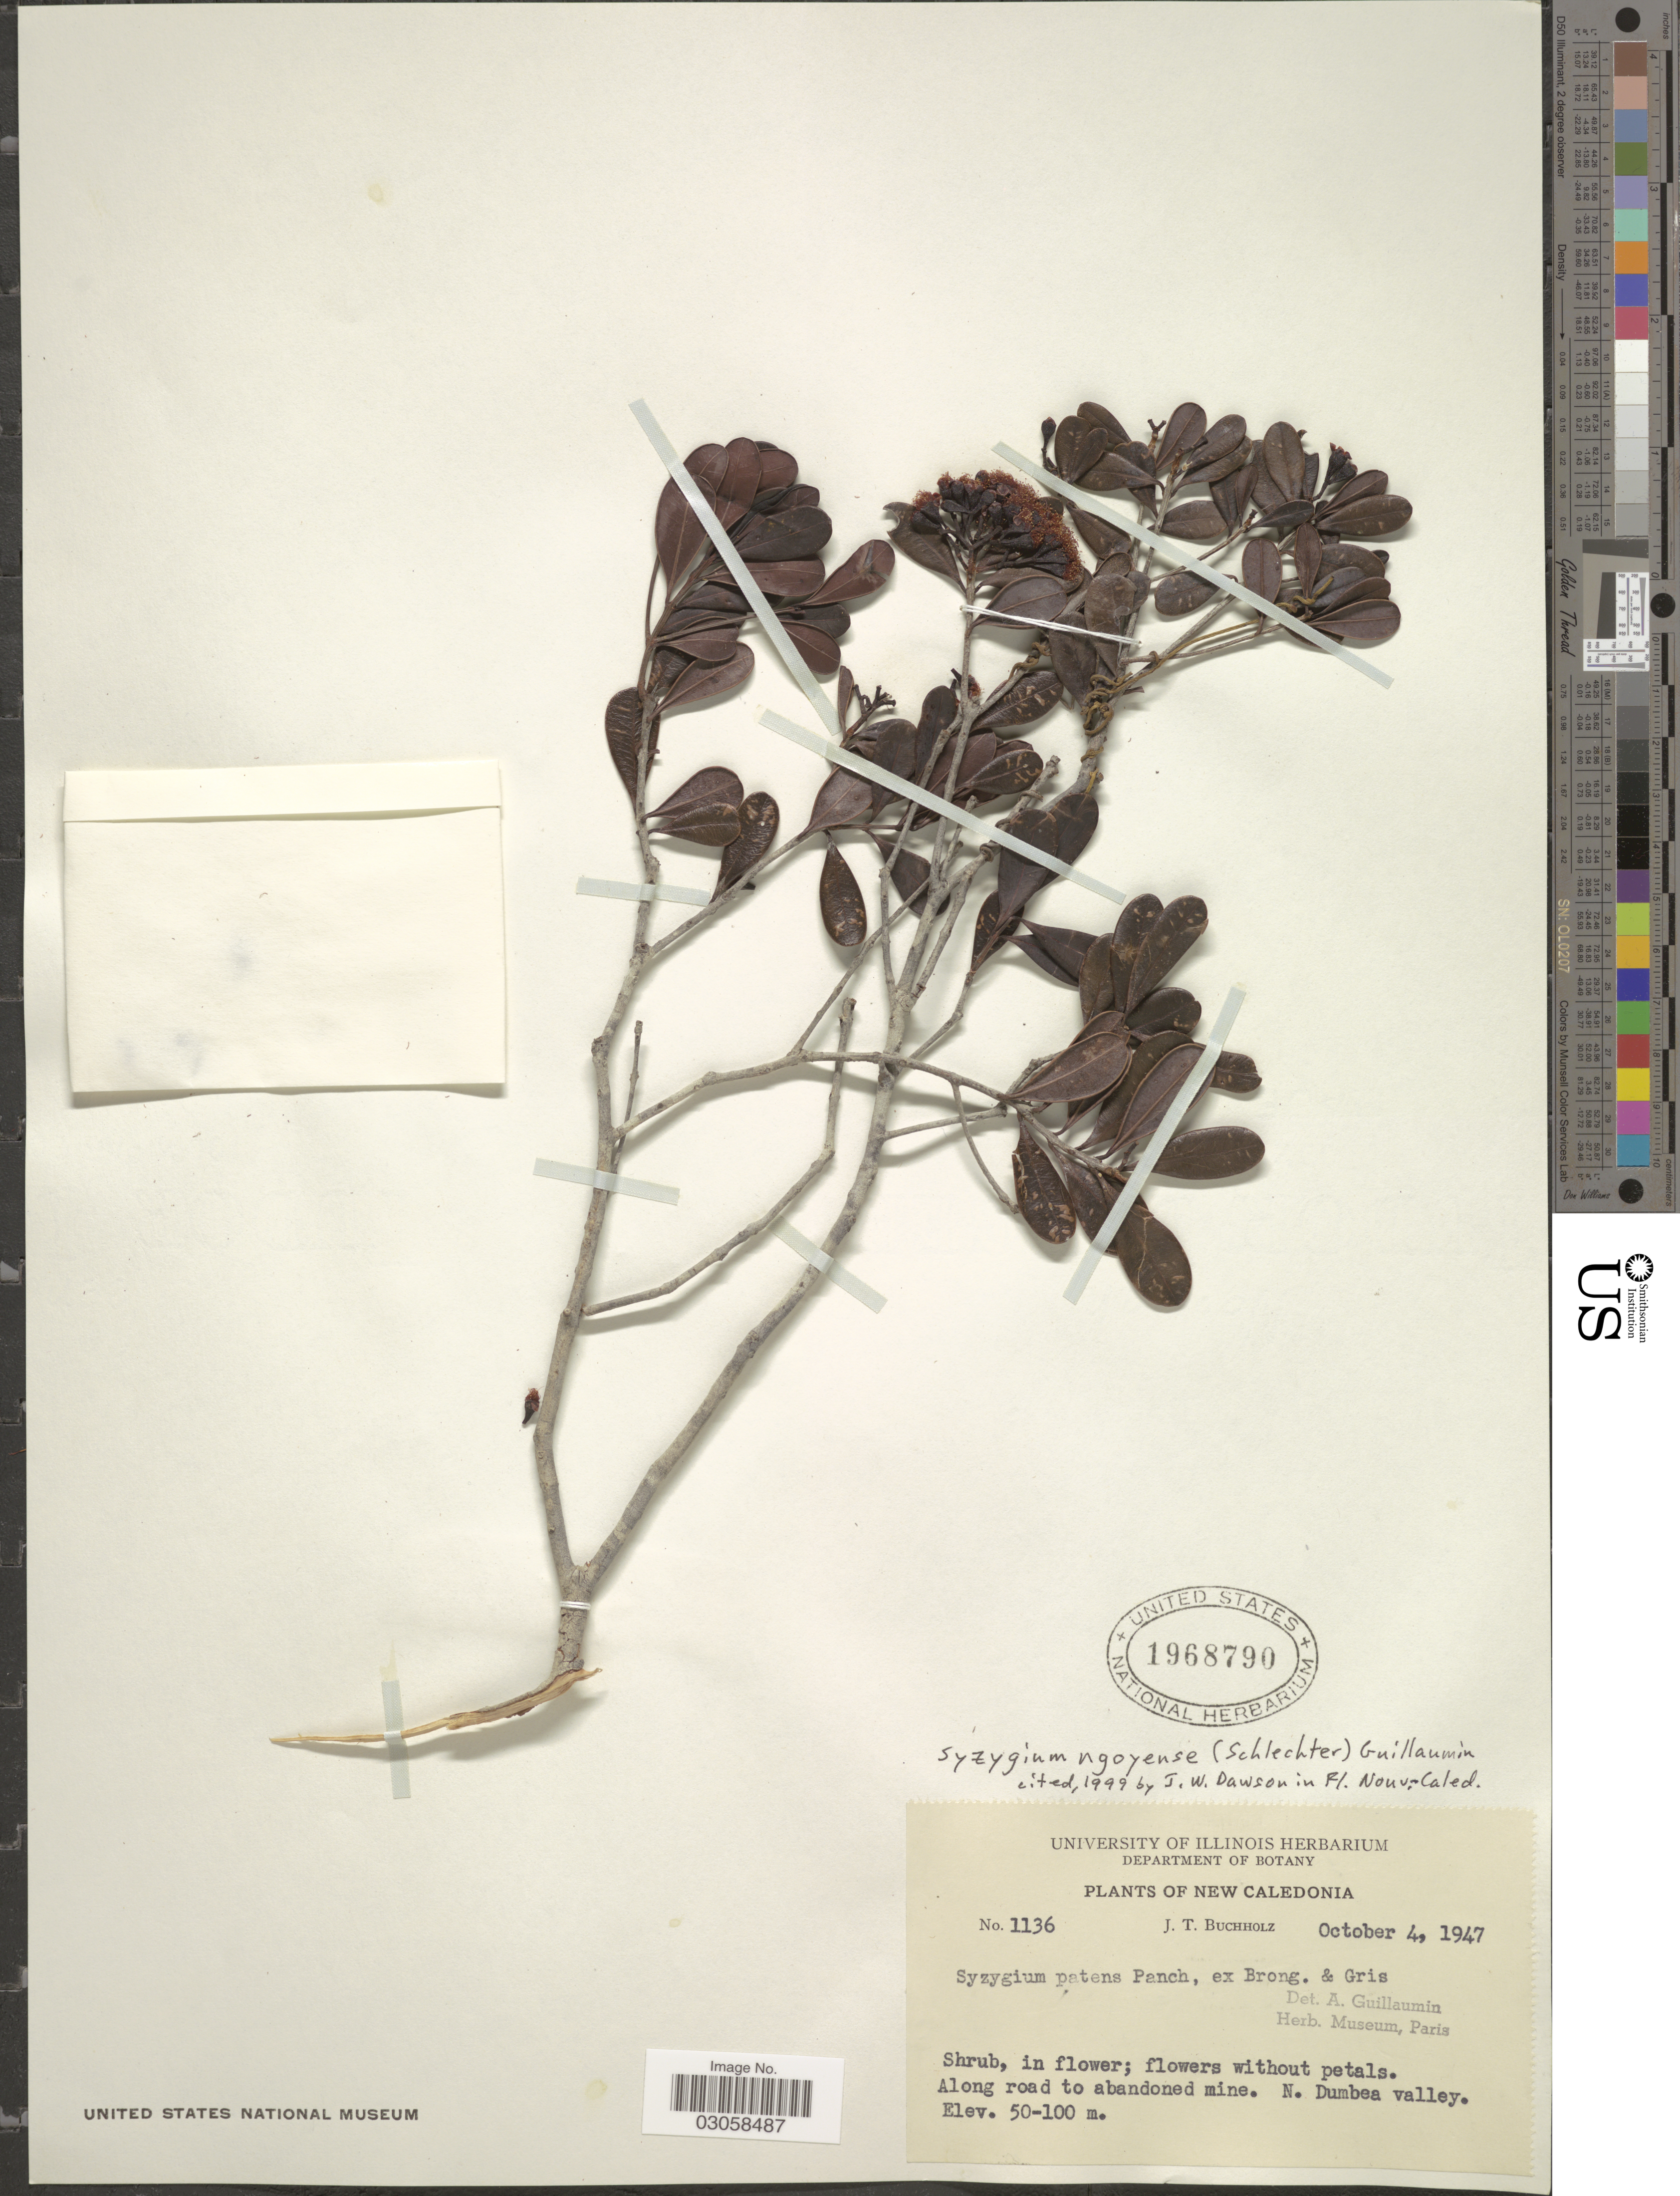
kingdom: Plantae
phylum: Tracheophyta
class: Magnoliopsida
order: Myrtales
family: Myrtaceae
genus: Syzygium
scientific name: Syzygium ngoyense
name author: (Schltr.) Guillaumin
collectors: J. T. Buchholz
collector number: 1136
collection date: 1947-10-04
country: New Caledonia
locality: Along road to abandoned mine. N. Dumbea valley.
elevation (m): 50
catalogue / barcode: US 1968790